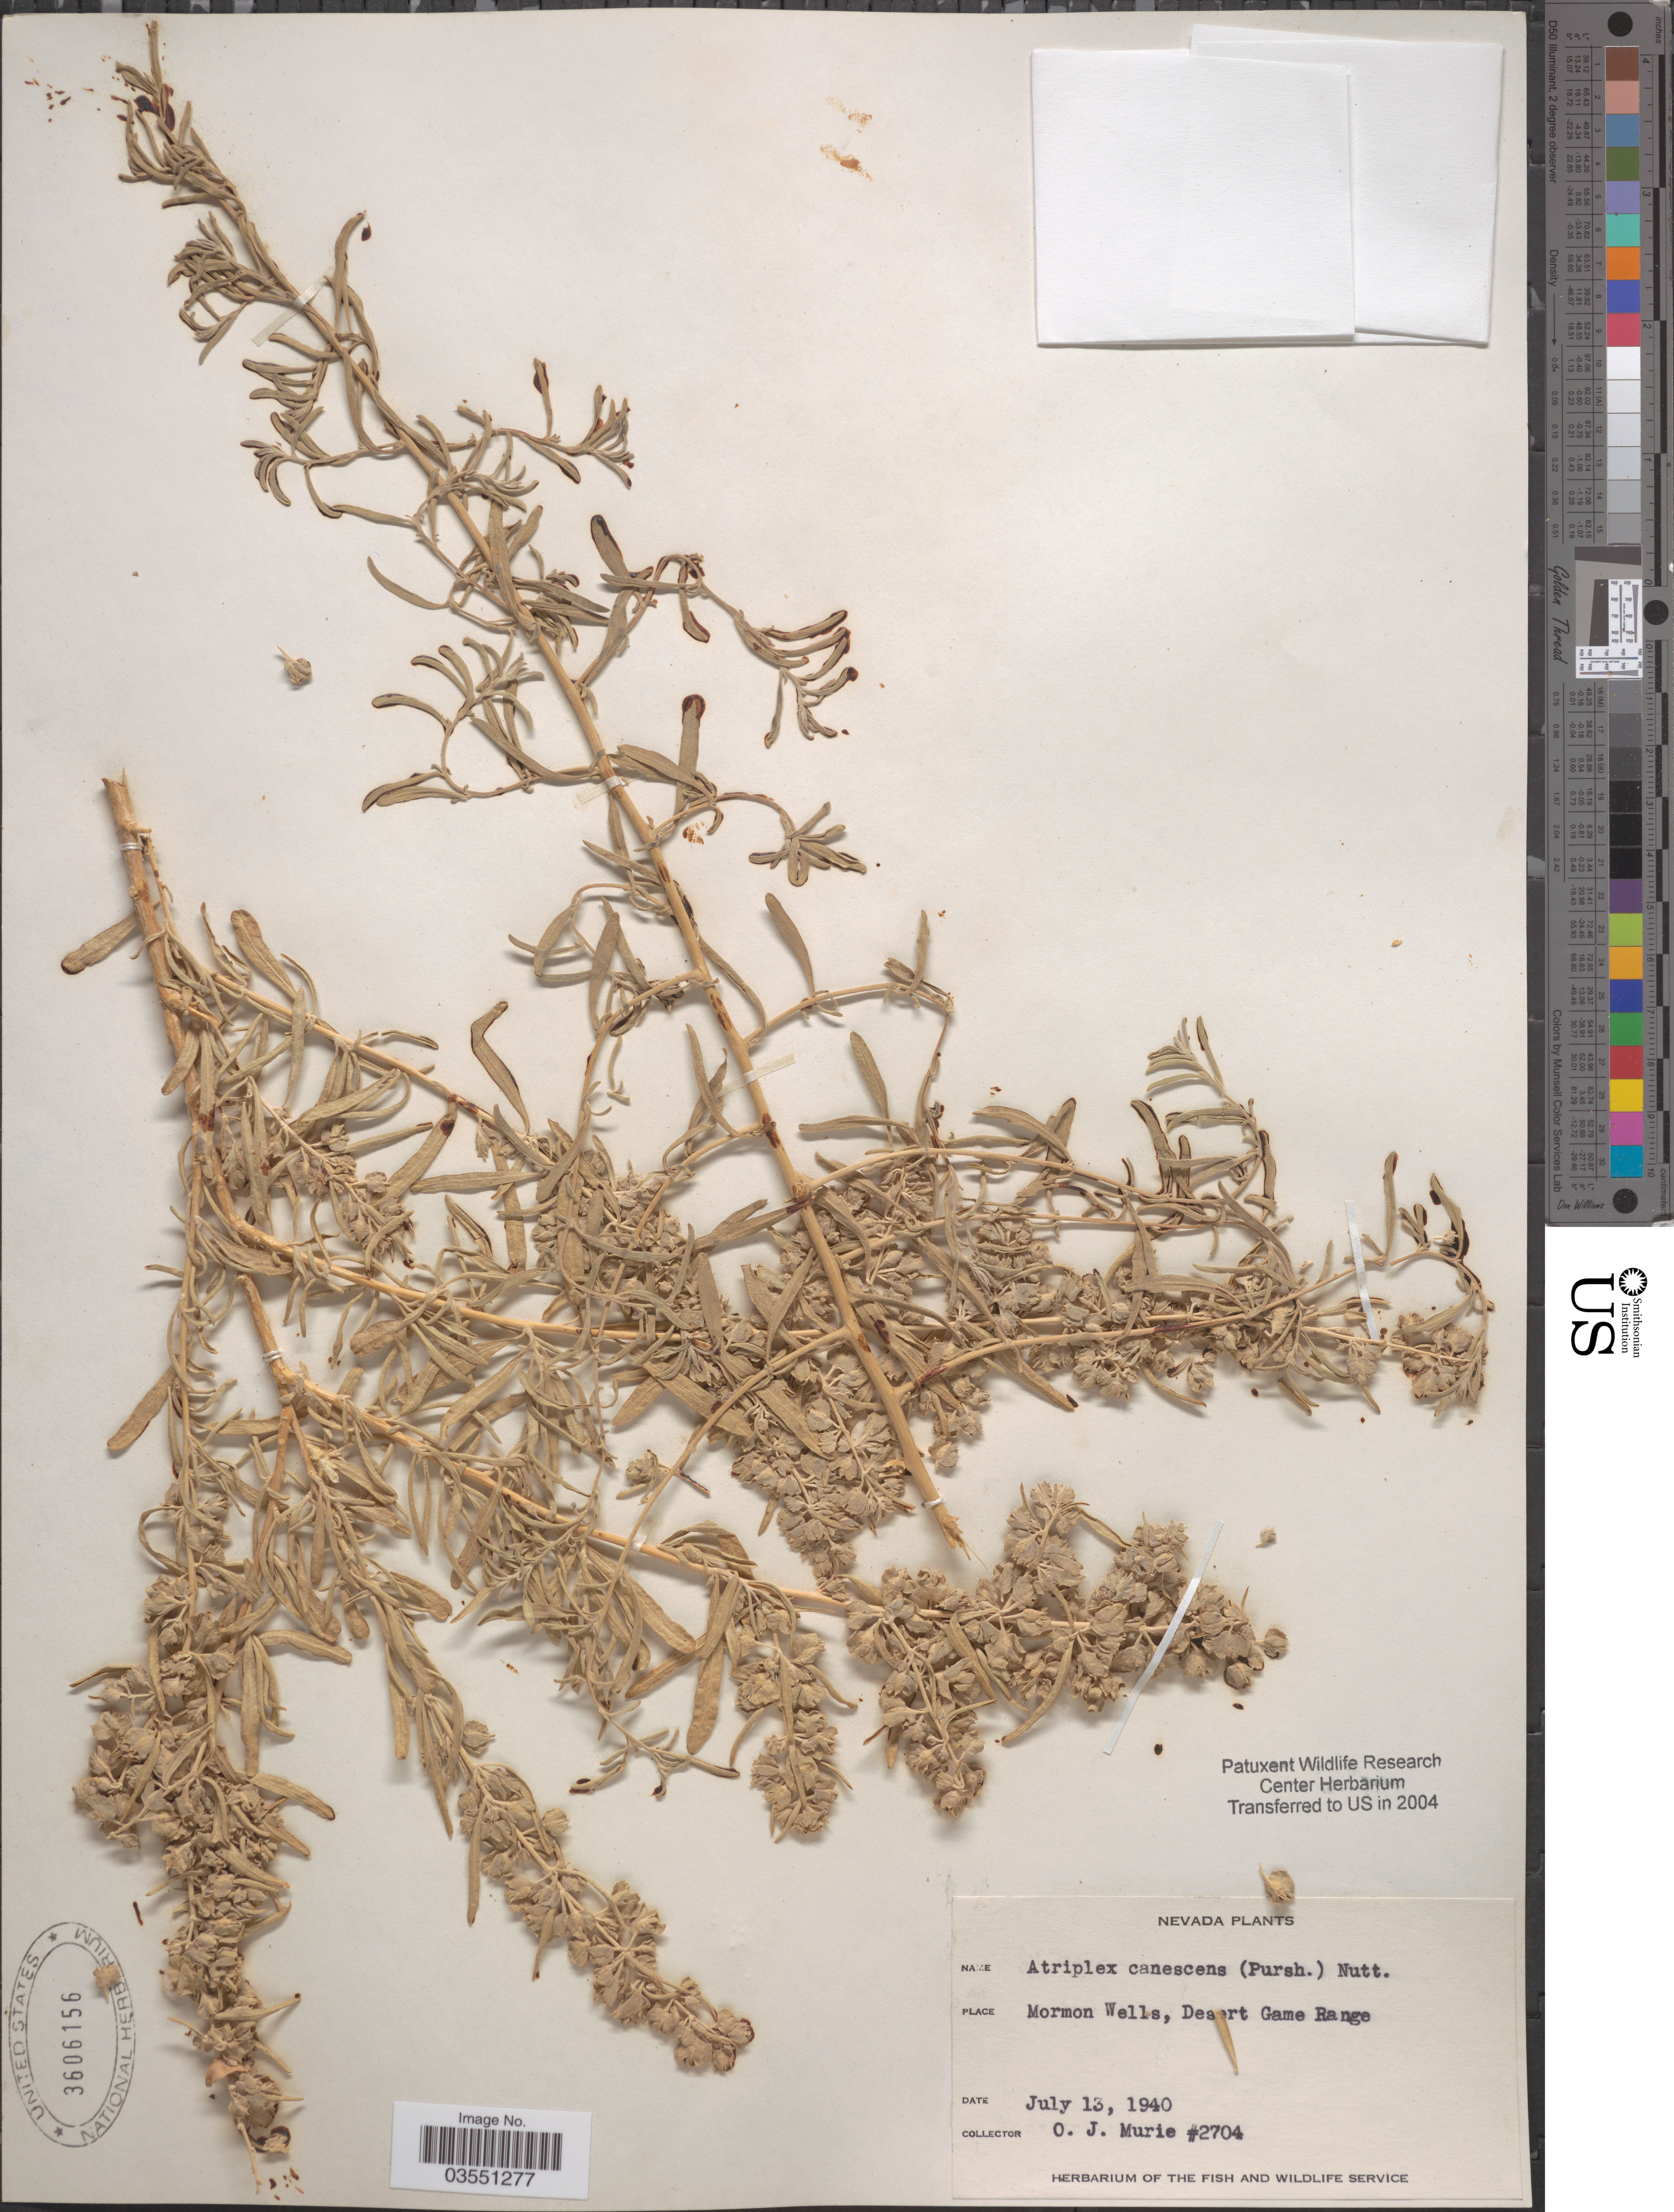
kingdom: Plantae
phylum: Tracheophyta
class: Magnoliopsida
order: Caryophyllales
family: Amaranthaceae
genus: Atriplex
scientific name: Atriplex canescens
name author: (Pursh) Nutt.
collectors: O. Murie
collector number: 2704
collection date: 1940-07-13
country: United States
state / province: Nevada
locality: Mormon Wells, Desert Game Range.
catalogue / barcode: US 3606156